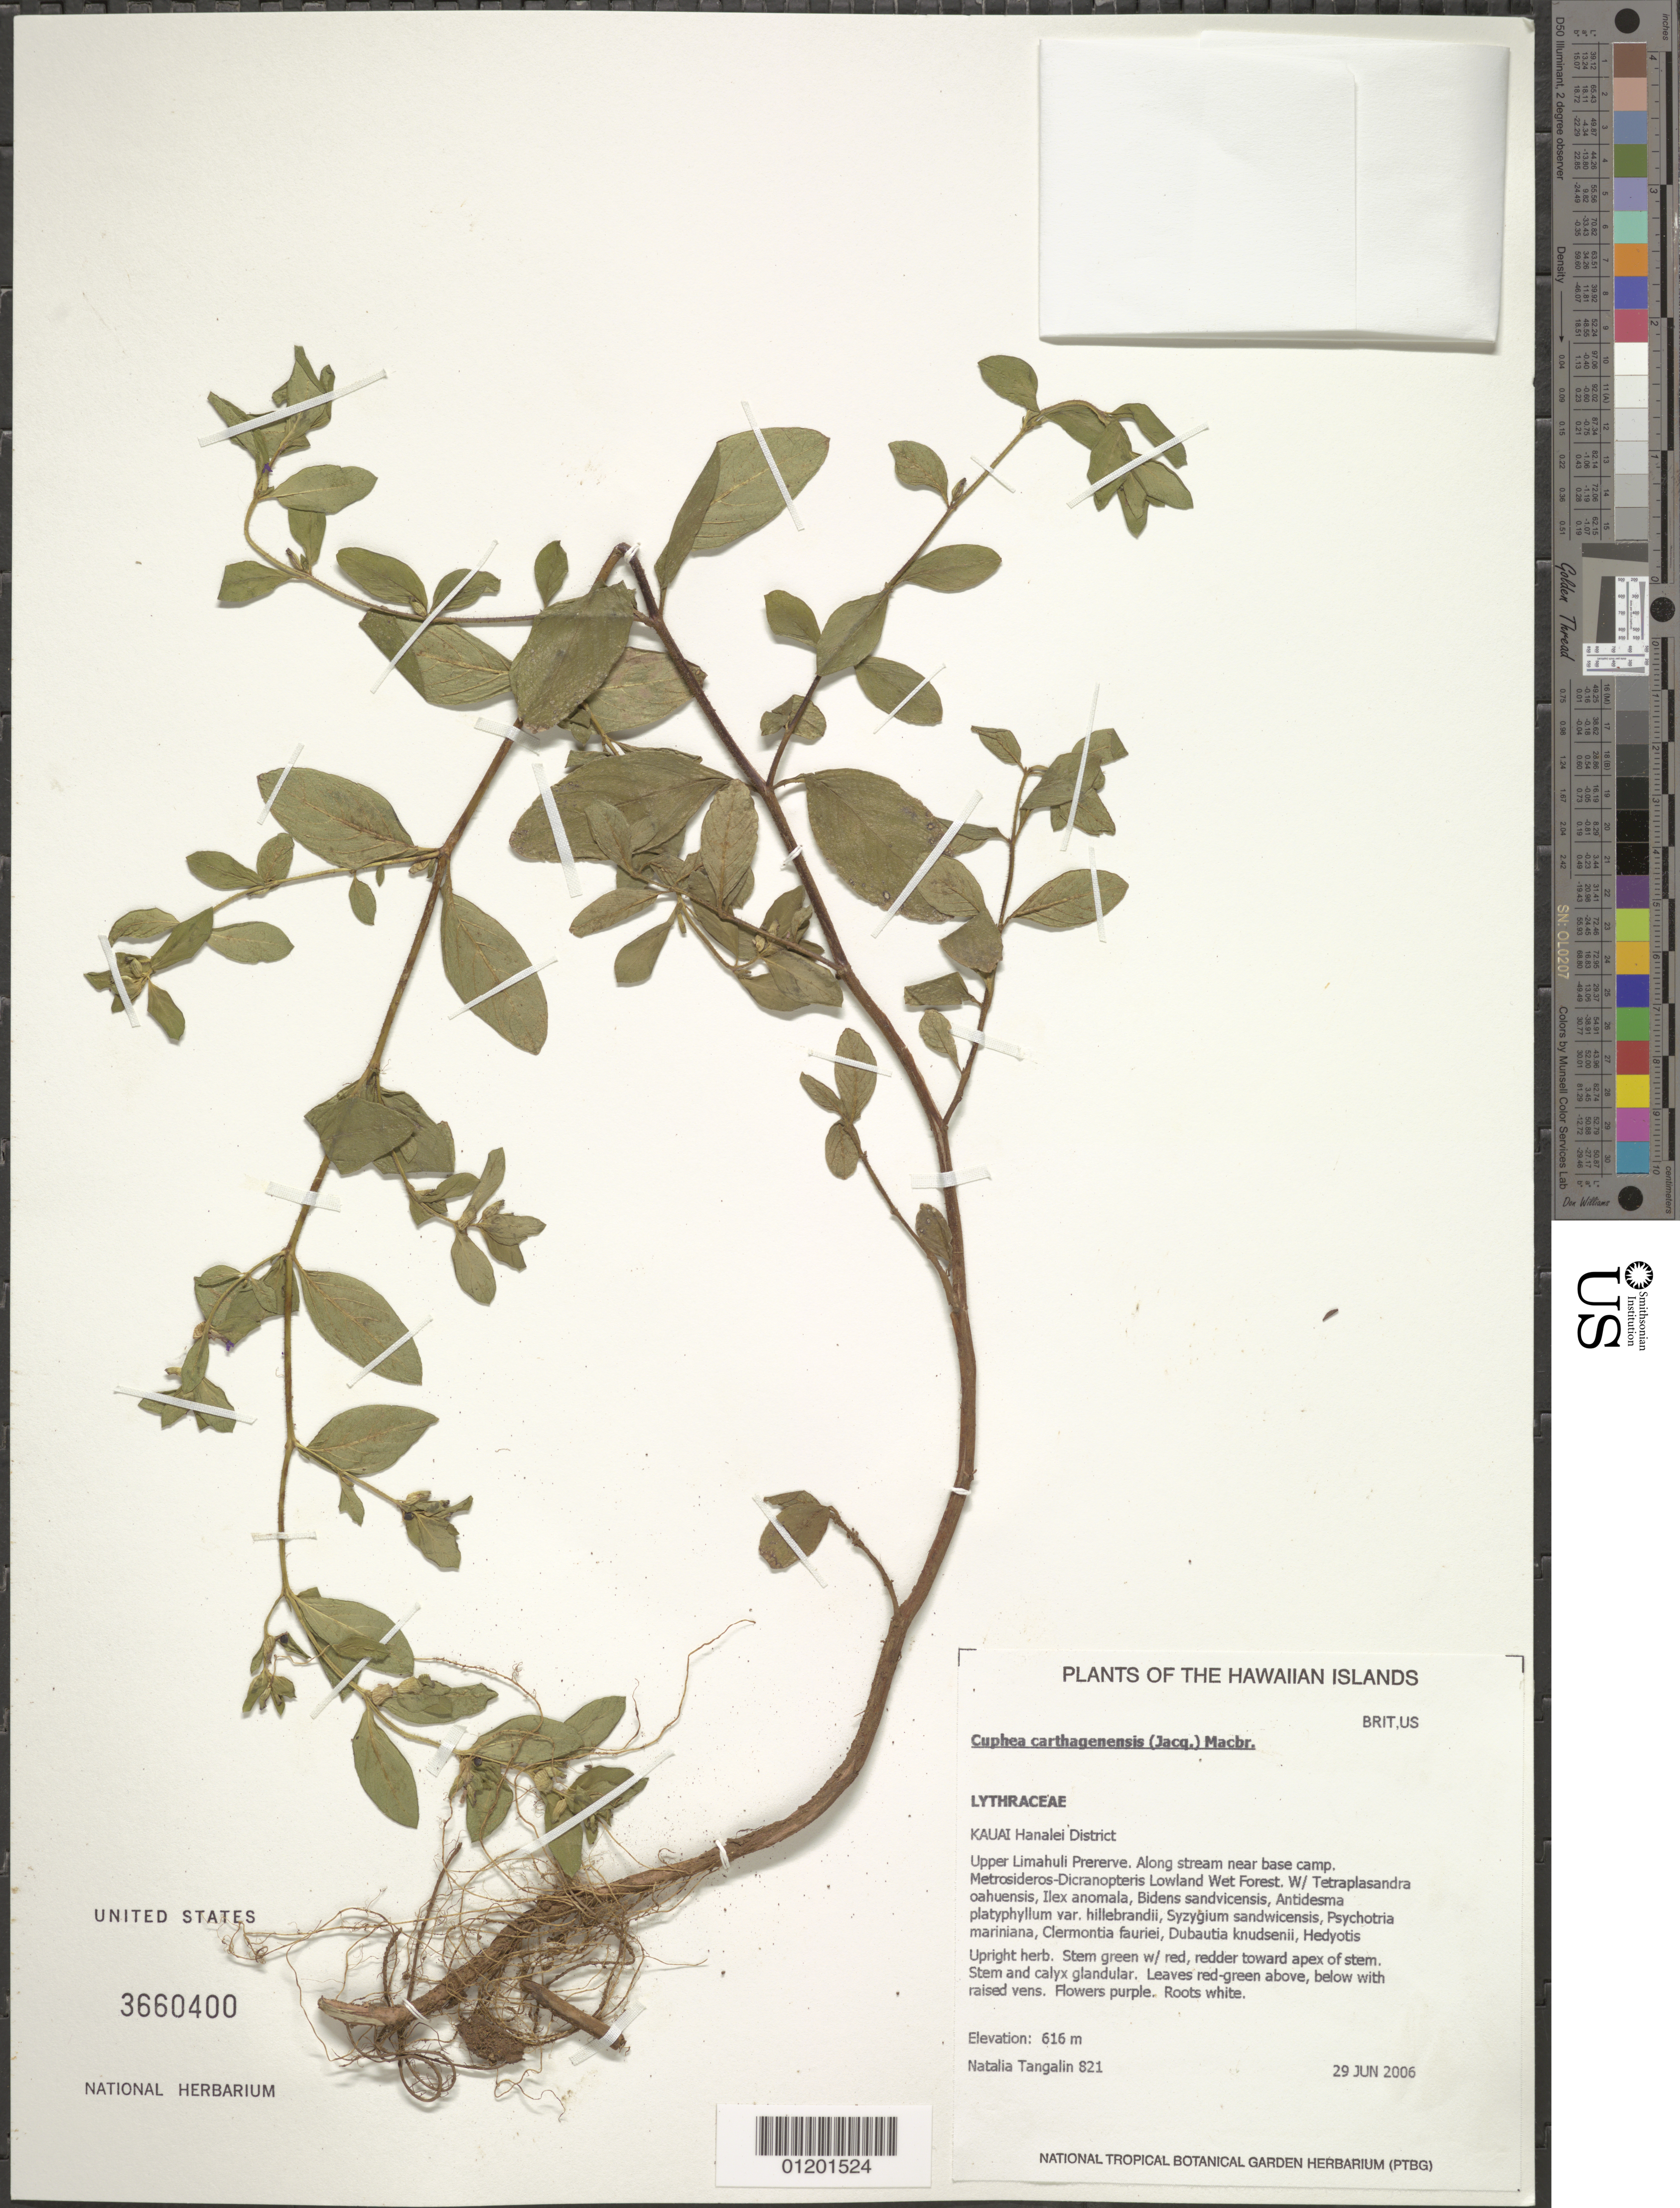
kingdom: Plantae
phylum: Tracheophyta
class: Magnoliopsida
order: Myrtales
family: Lythraceae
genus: Cuphea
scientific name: Cuphea carthagenensis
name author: (Jacq.) J.F. Macbr.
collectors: N. Tangalin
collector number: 821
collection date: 2006-06-29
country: United States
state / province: Hawaii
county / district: Kauai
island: Kaua'i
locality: Hanalei District, upper Limahuli Preserve, along stream near base camp.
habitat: Lowland wet forest.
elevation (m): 616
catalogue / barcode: US 3660400